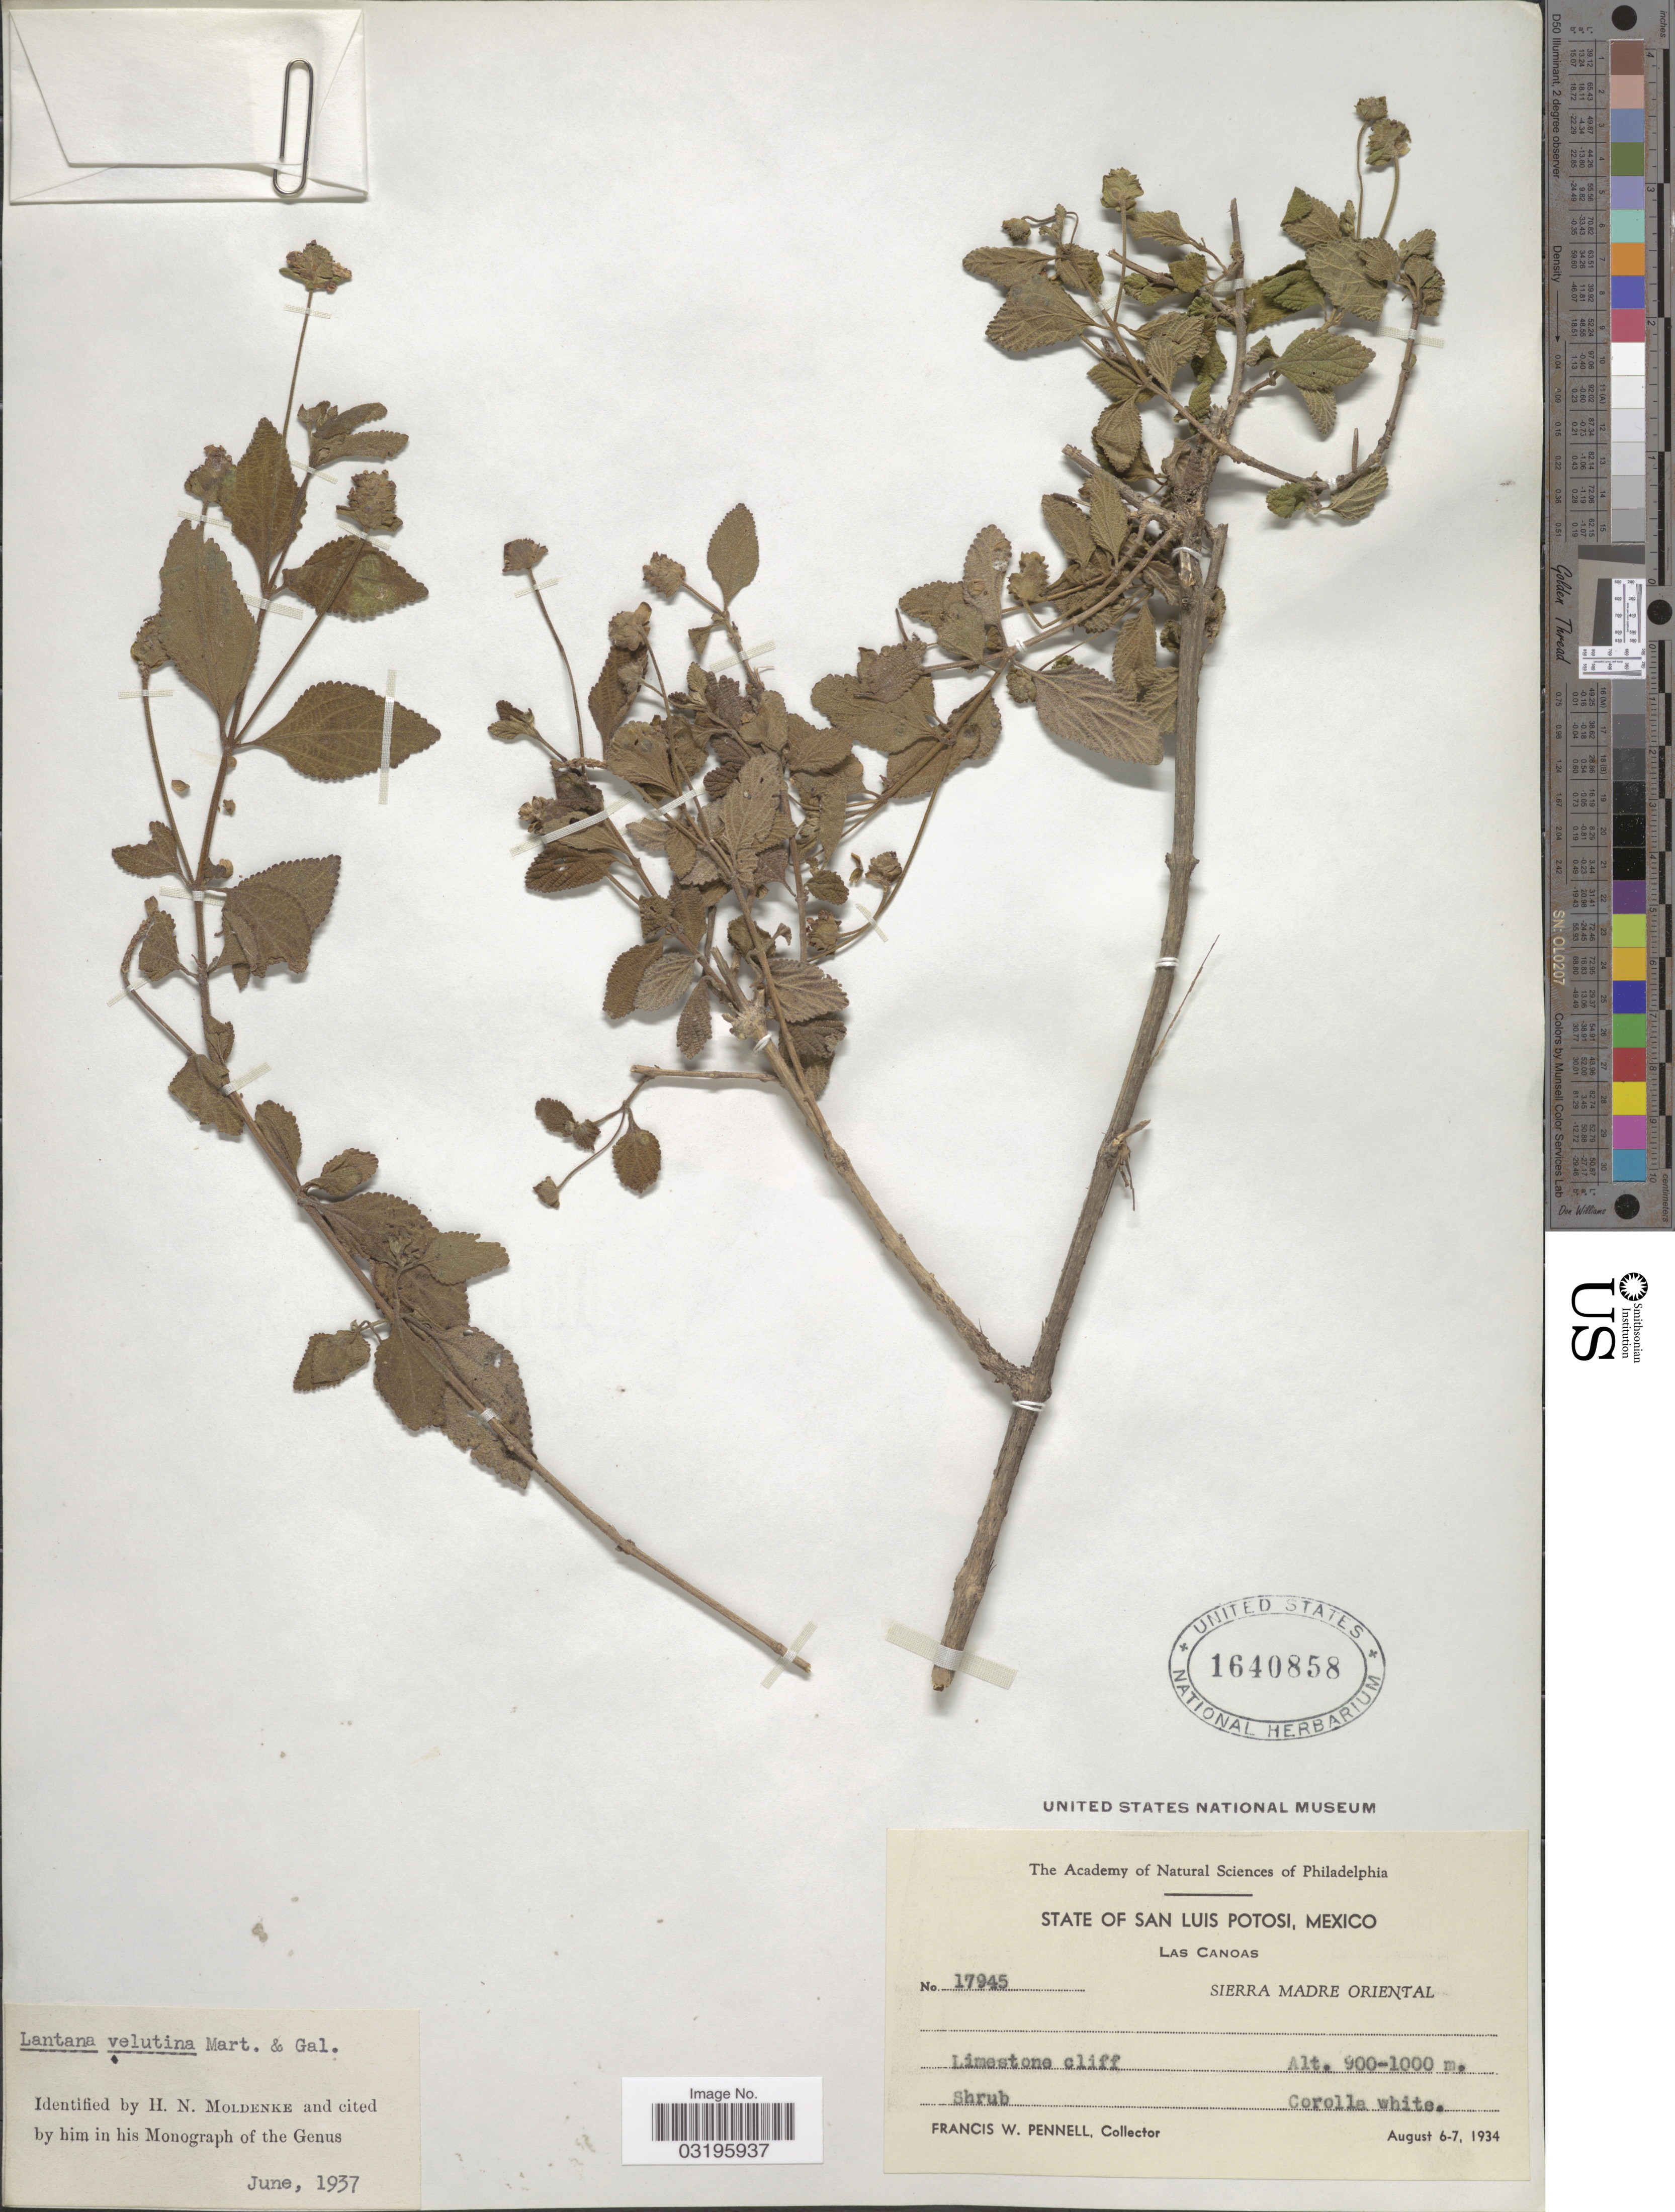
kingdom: Plantae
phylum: Tracheophyta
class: Magnoliopsida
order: Lamiales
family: Verbenaceae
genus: Lantana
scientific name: Lantana velutina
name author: M. Martens & Galeotti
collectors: F. W. Pennell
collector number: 17945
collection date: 1934-08-06/1934-08-07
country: Mexico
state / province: San Luis Potosí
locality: Las Canoas, Sierra Madre Oriental.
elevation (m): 900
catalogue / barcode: US 1640858